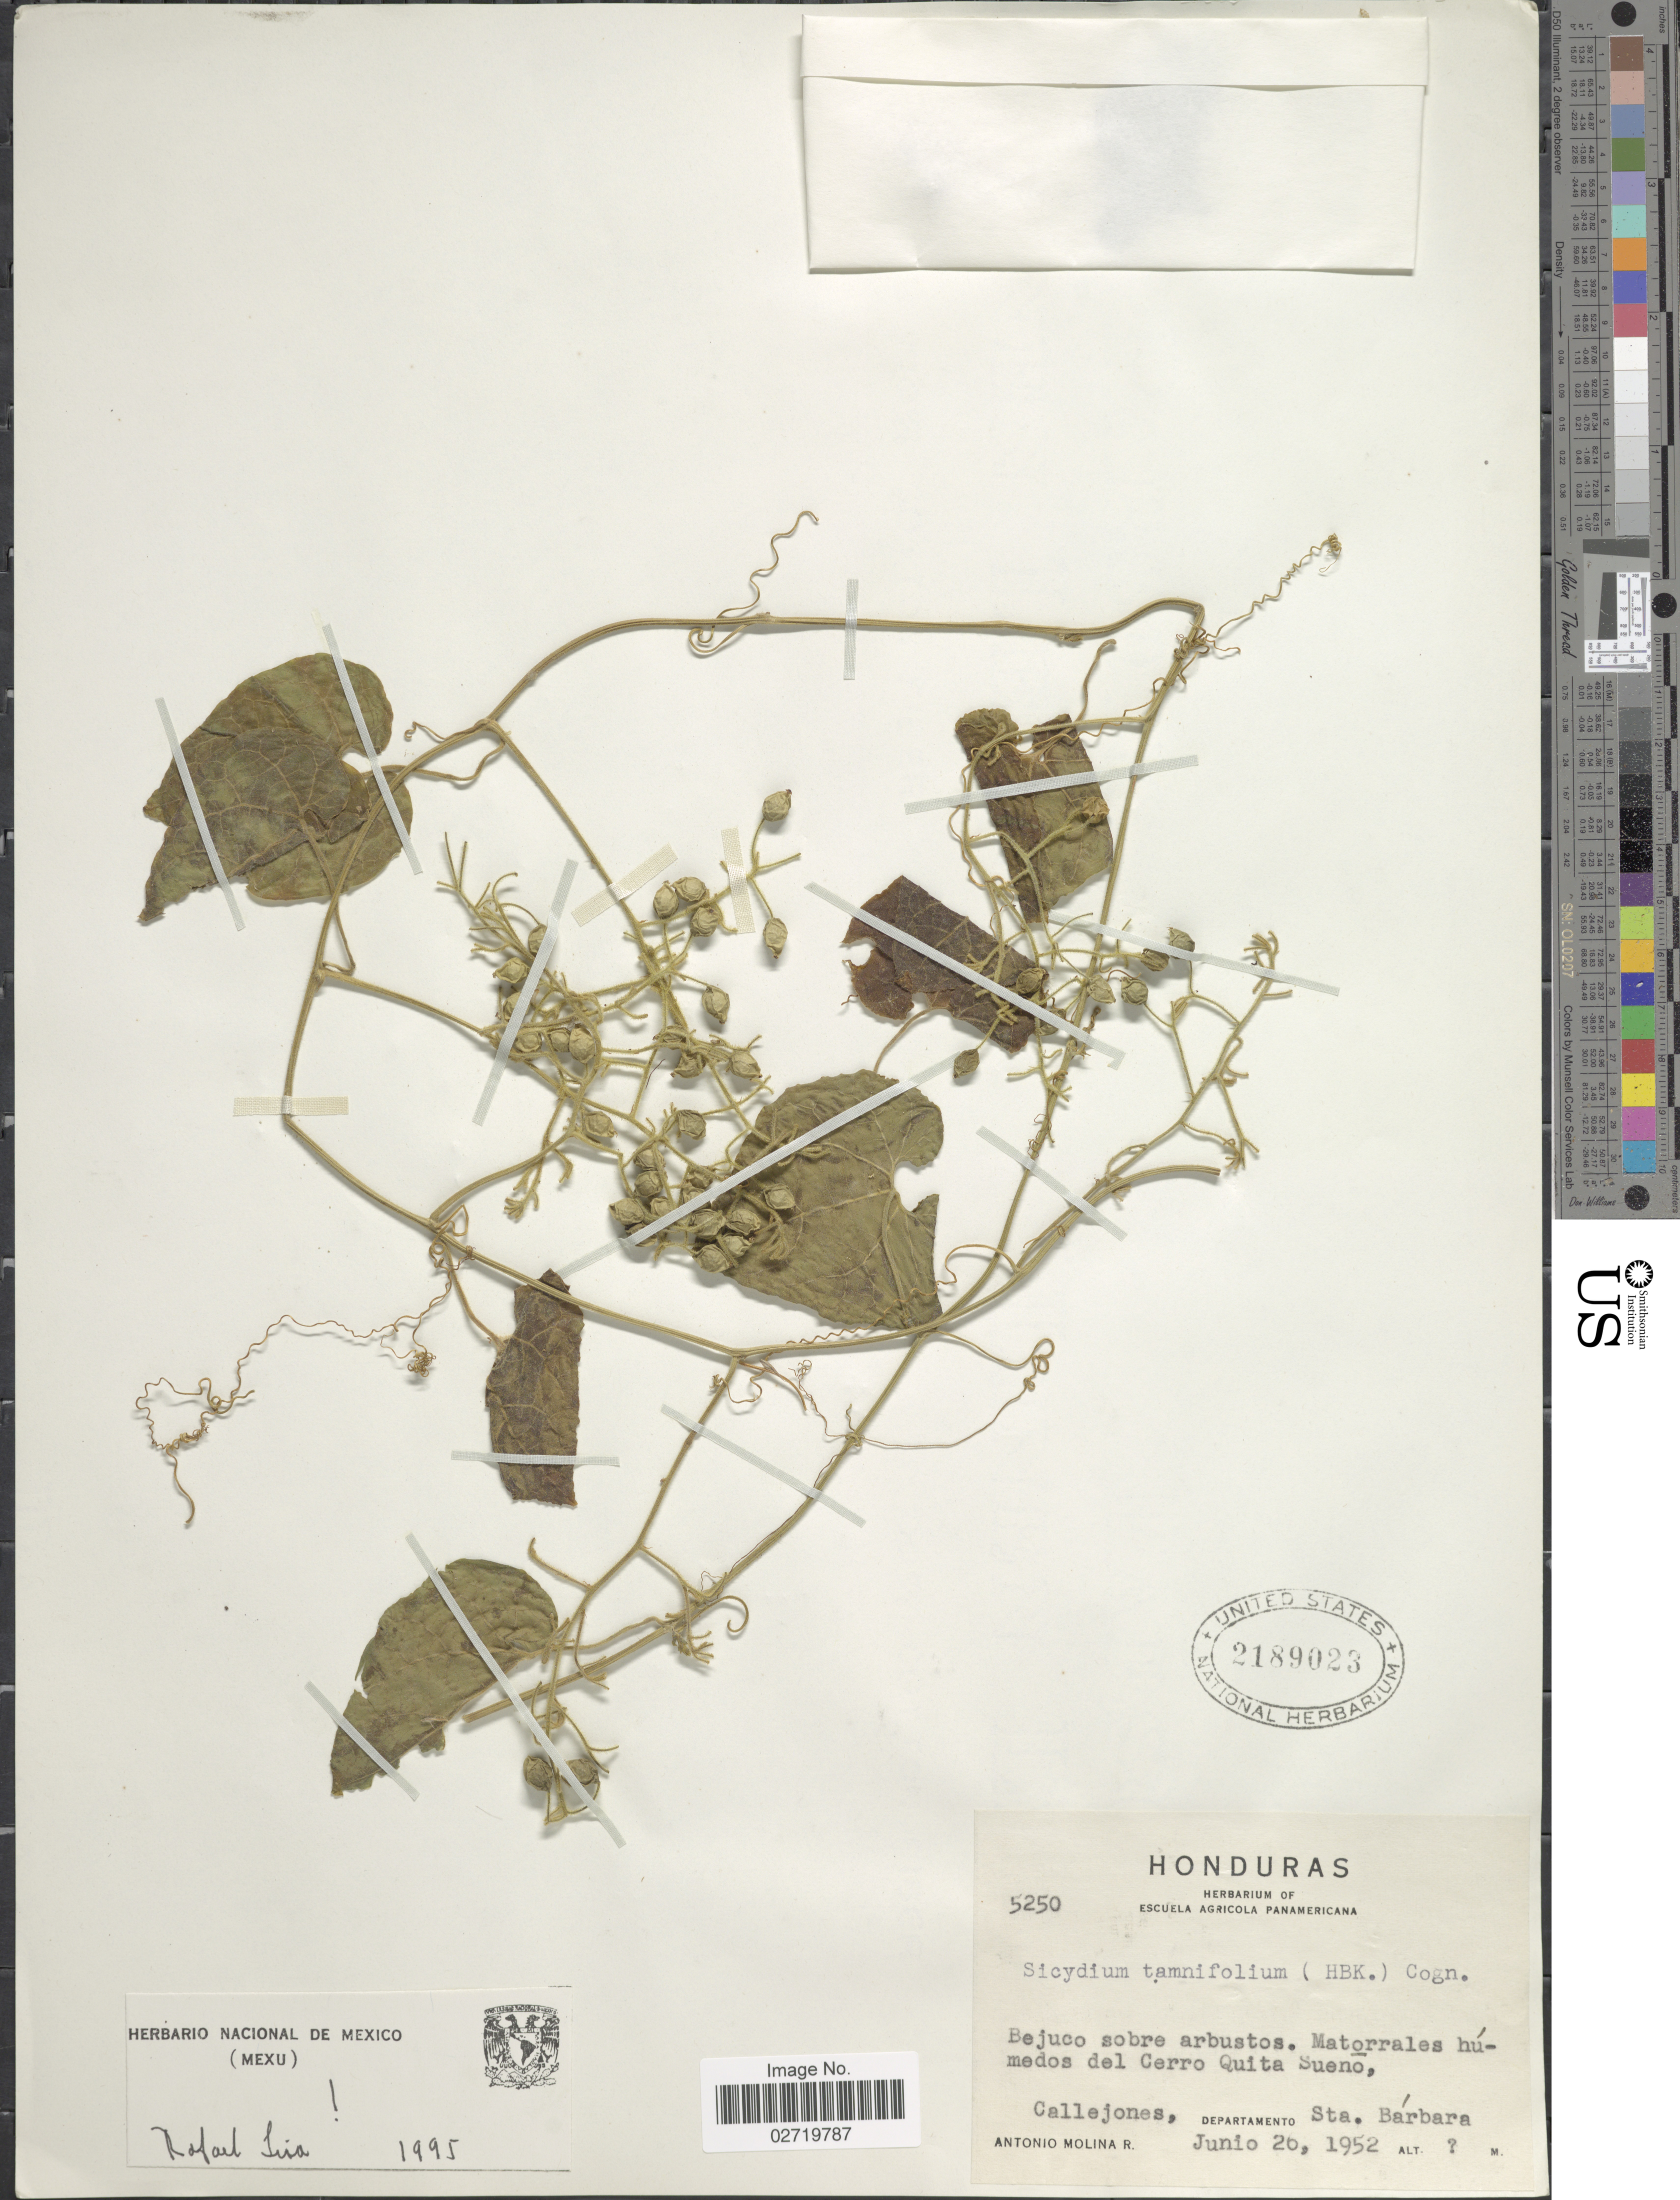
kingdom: Plantae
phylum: Tracheophyta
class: Magnoliopsida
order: Cucurbitales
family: Cucurbitaceae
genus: Sicydium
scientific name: Sicydium tamnifolium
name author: (Kunth) Cogn.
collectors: A. Molina R.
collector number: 5250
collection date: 1952-06-26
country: Honduras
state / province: Santa Bárbara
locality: Bejuco sobre arbustos. Matorrales húmedos del Cerro Quita Sueno, Callejones, Departamento Sta. Barbara.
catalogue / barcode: US 2189023